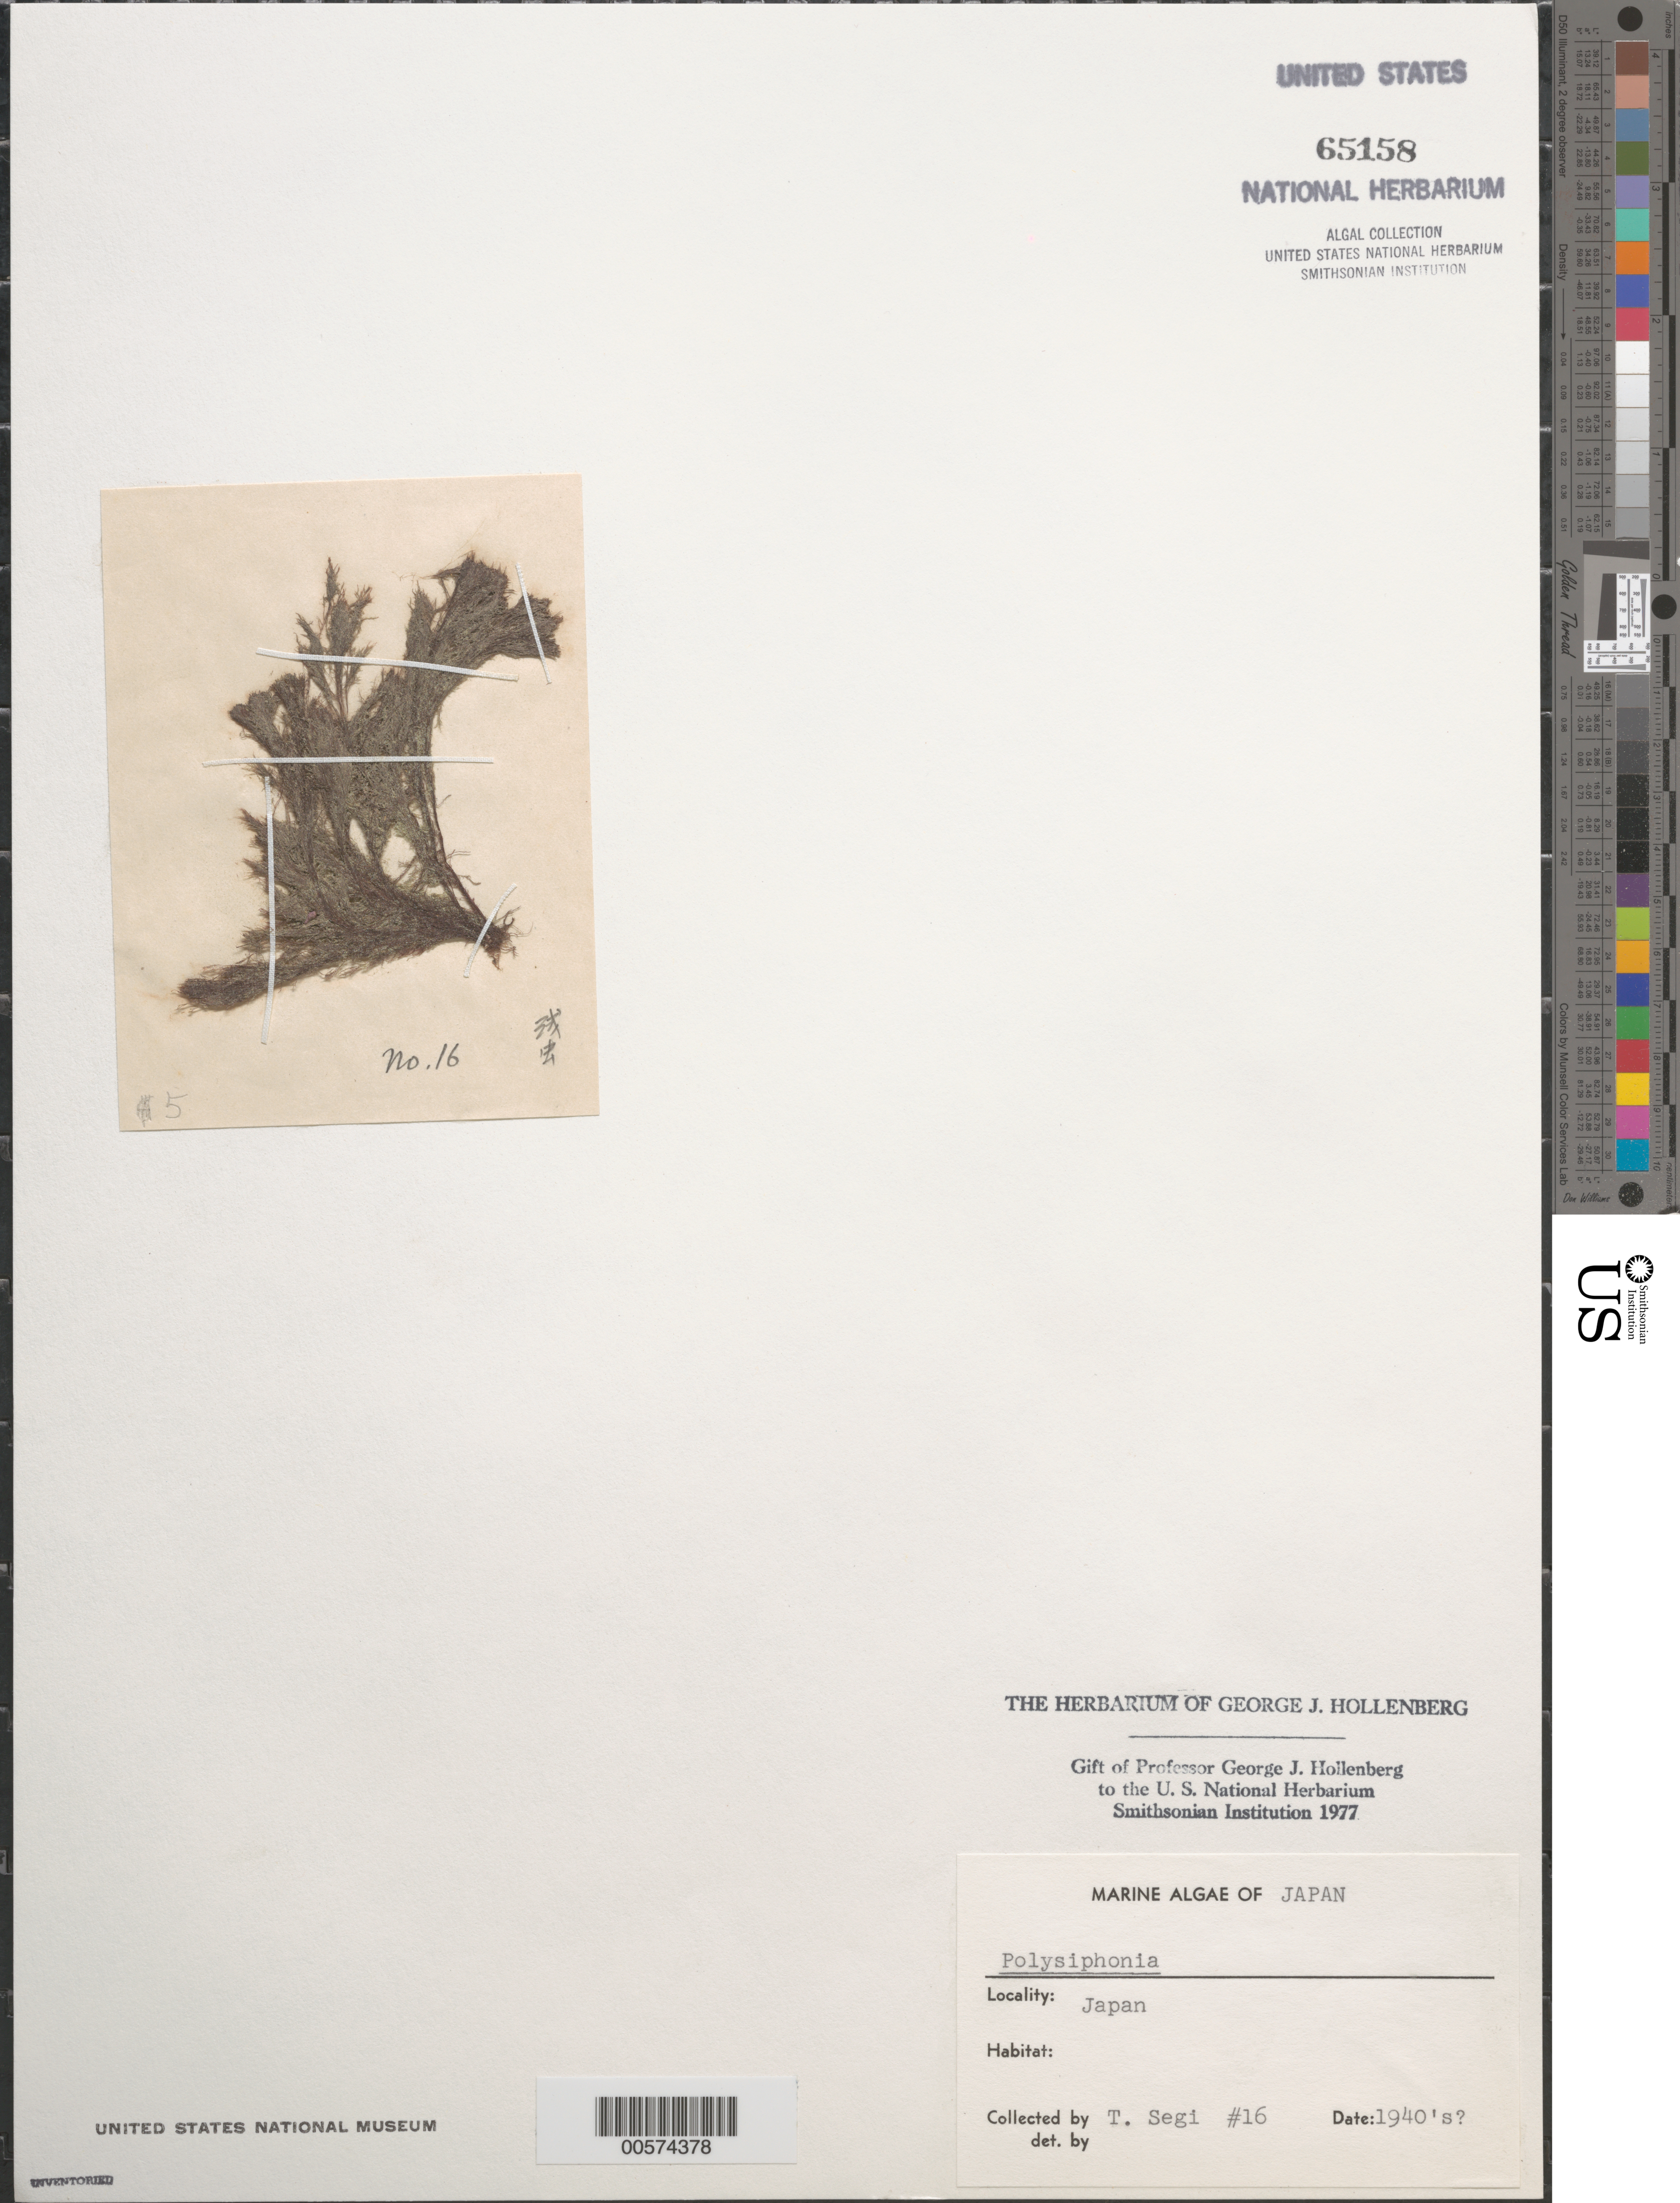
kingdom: Plantae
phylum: Rhodophyta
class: Florideophyceae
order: Ceramiales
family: Rhodomelaceae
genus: Polysiphonia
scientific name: Polysiphonia sp.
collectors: T. Segi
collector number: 16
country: Japan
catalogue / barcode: US 65158